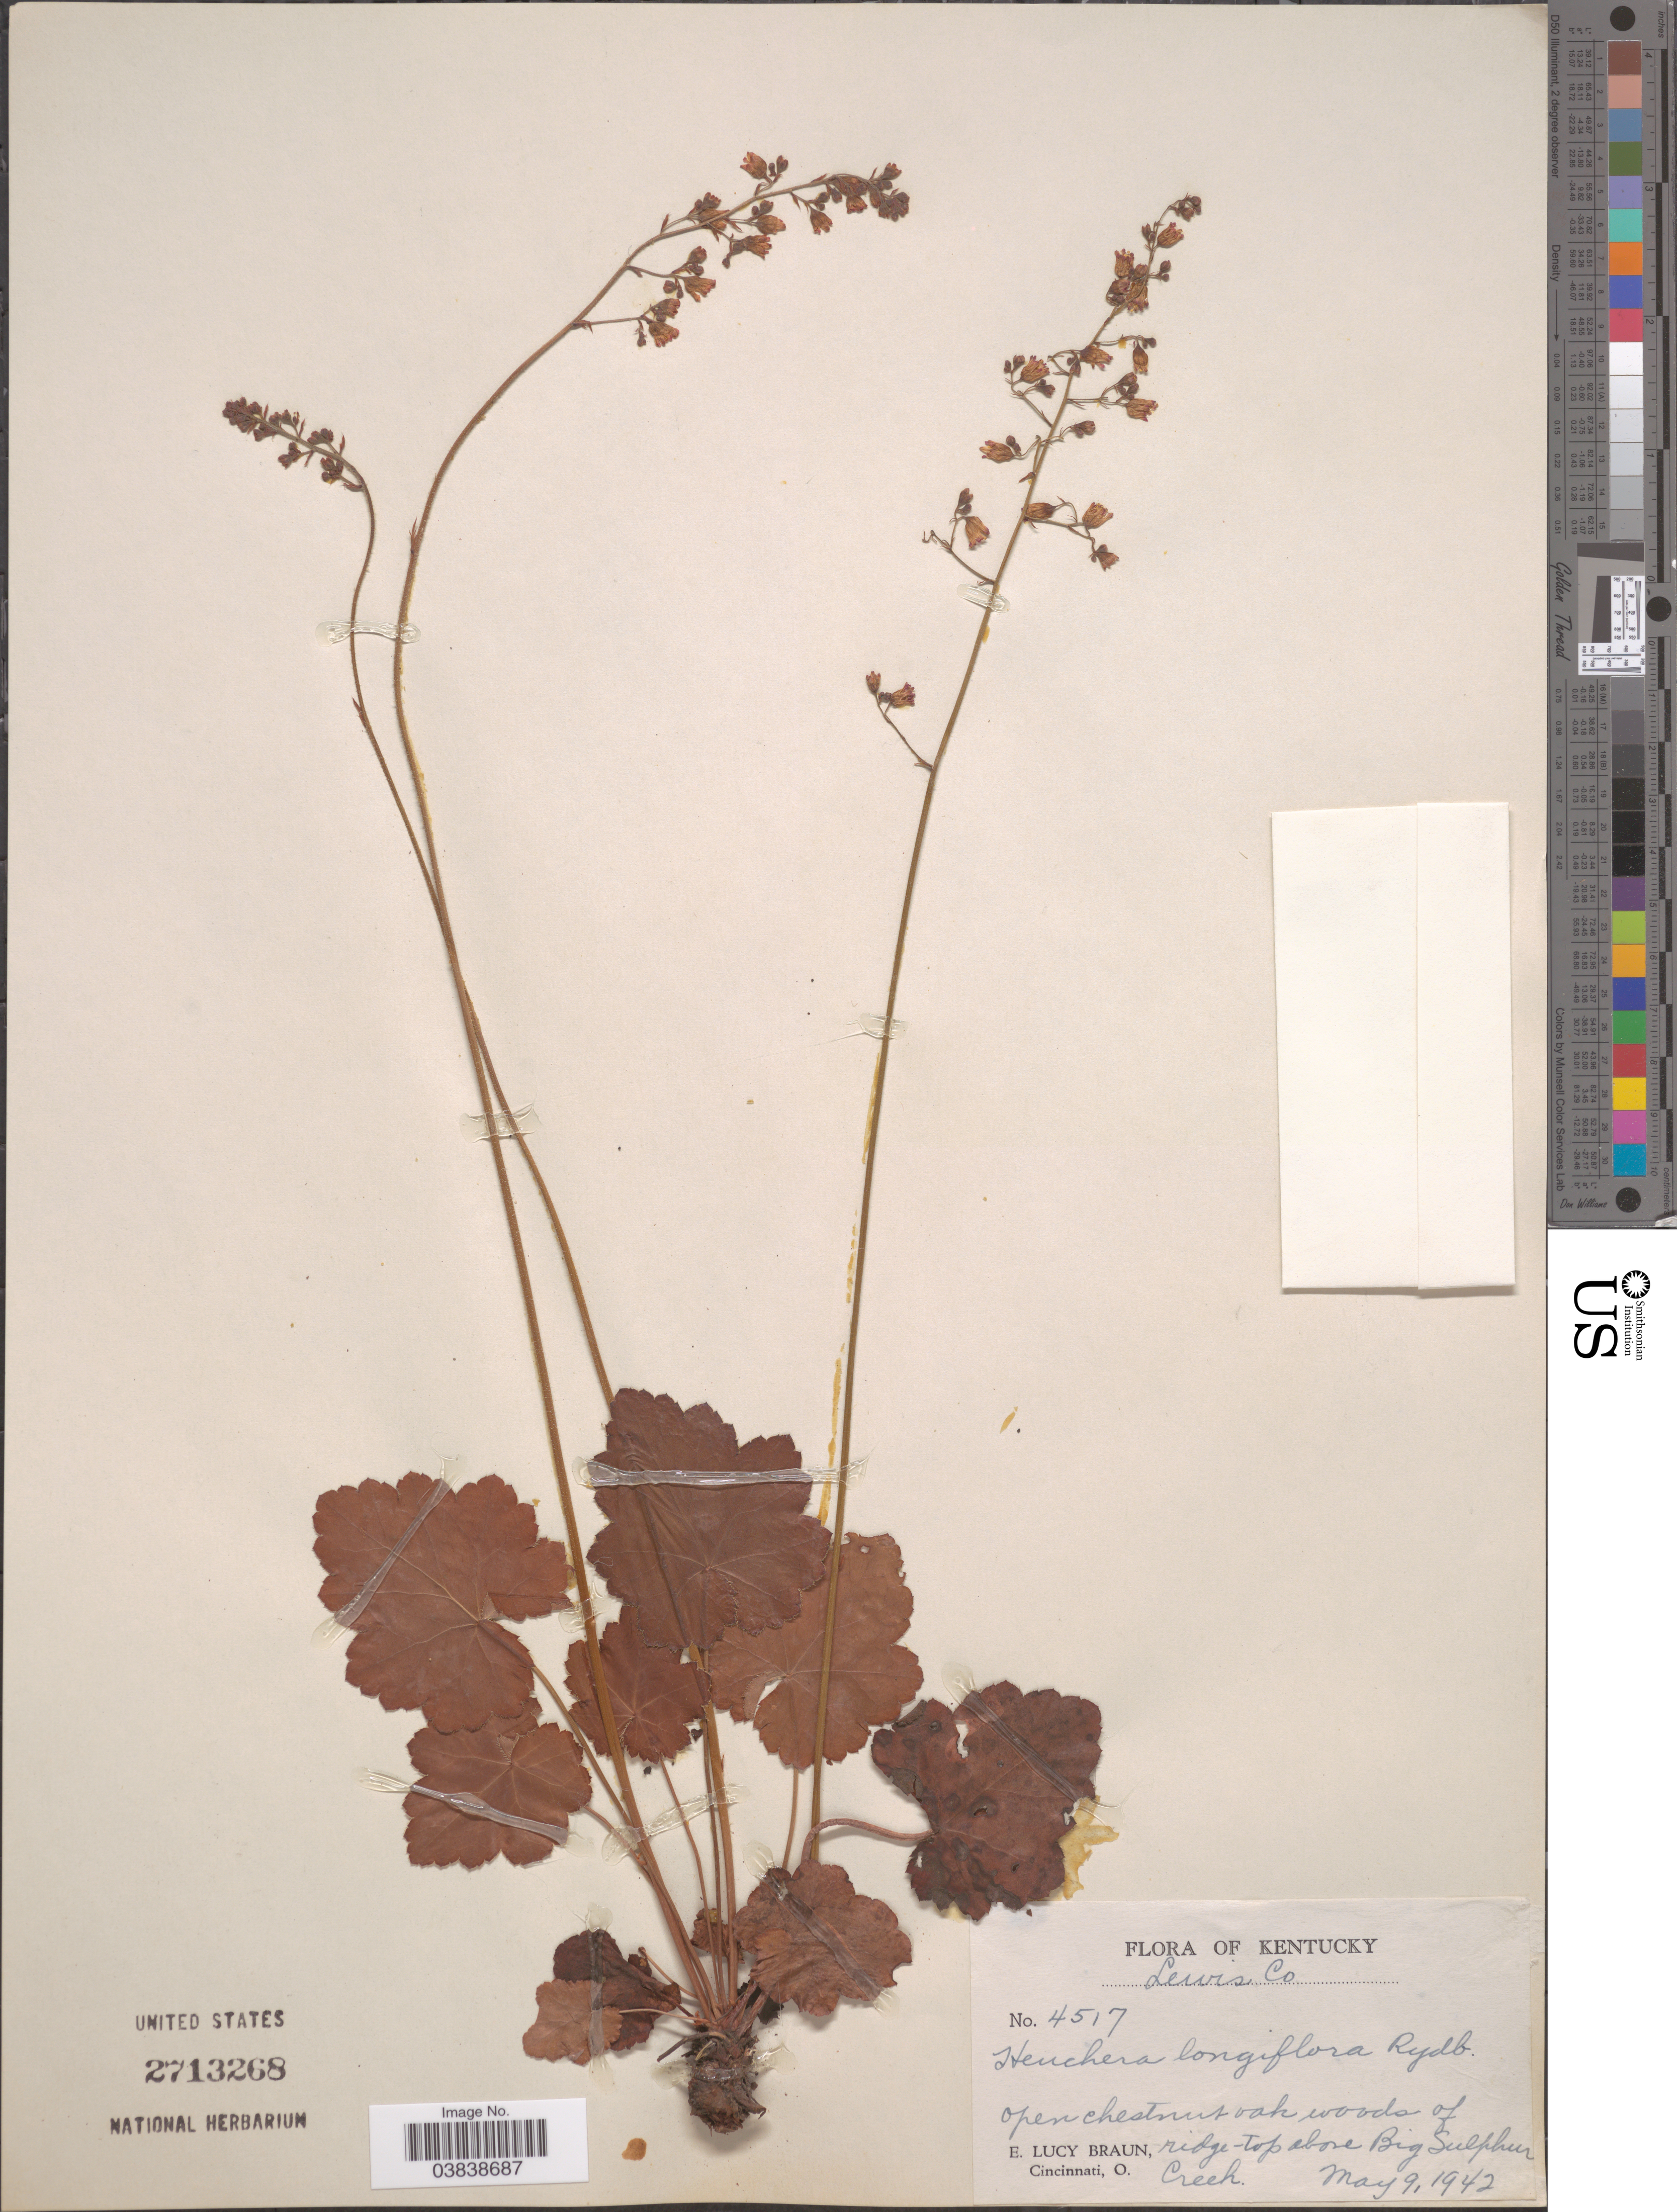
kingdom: Plantae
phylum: Tracheophyta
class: Magnoliopsida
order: Saxifragales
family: Saxifragaceae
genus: Heuchera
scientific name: Heuchera longiflora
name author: Rydb.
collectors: E. L. Braun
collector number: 4517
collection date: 1942-05-09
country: United States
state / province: Kentucky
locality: Lewis Co. Above Big Sulphur Creek.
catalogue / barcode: US 2713268